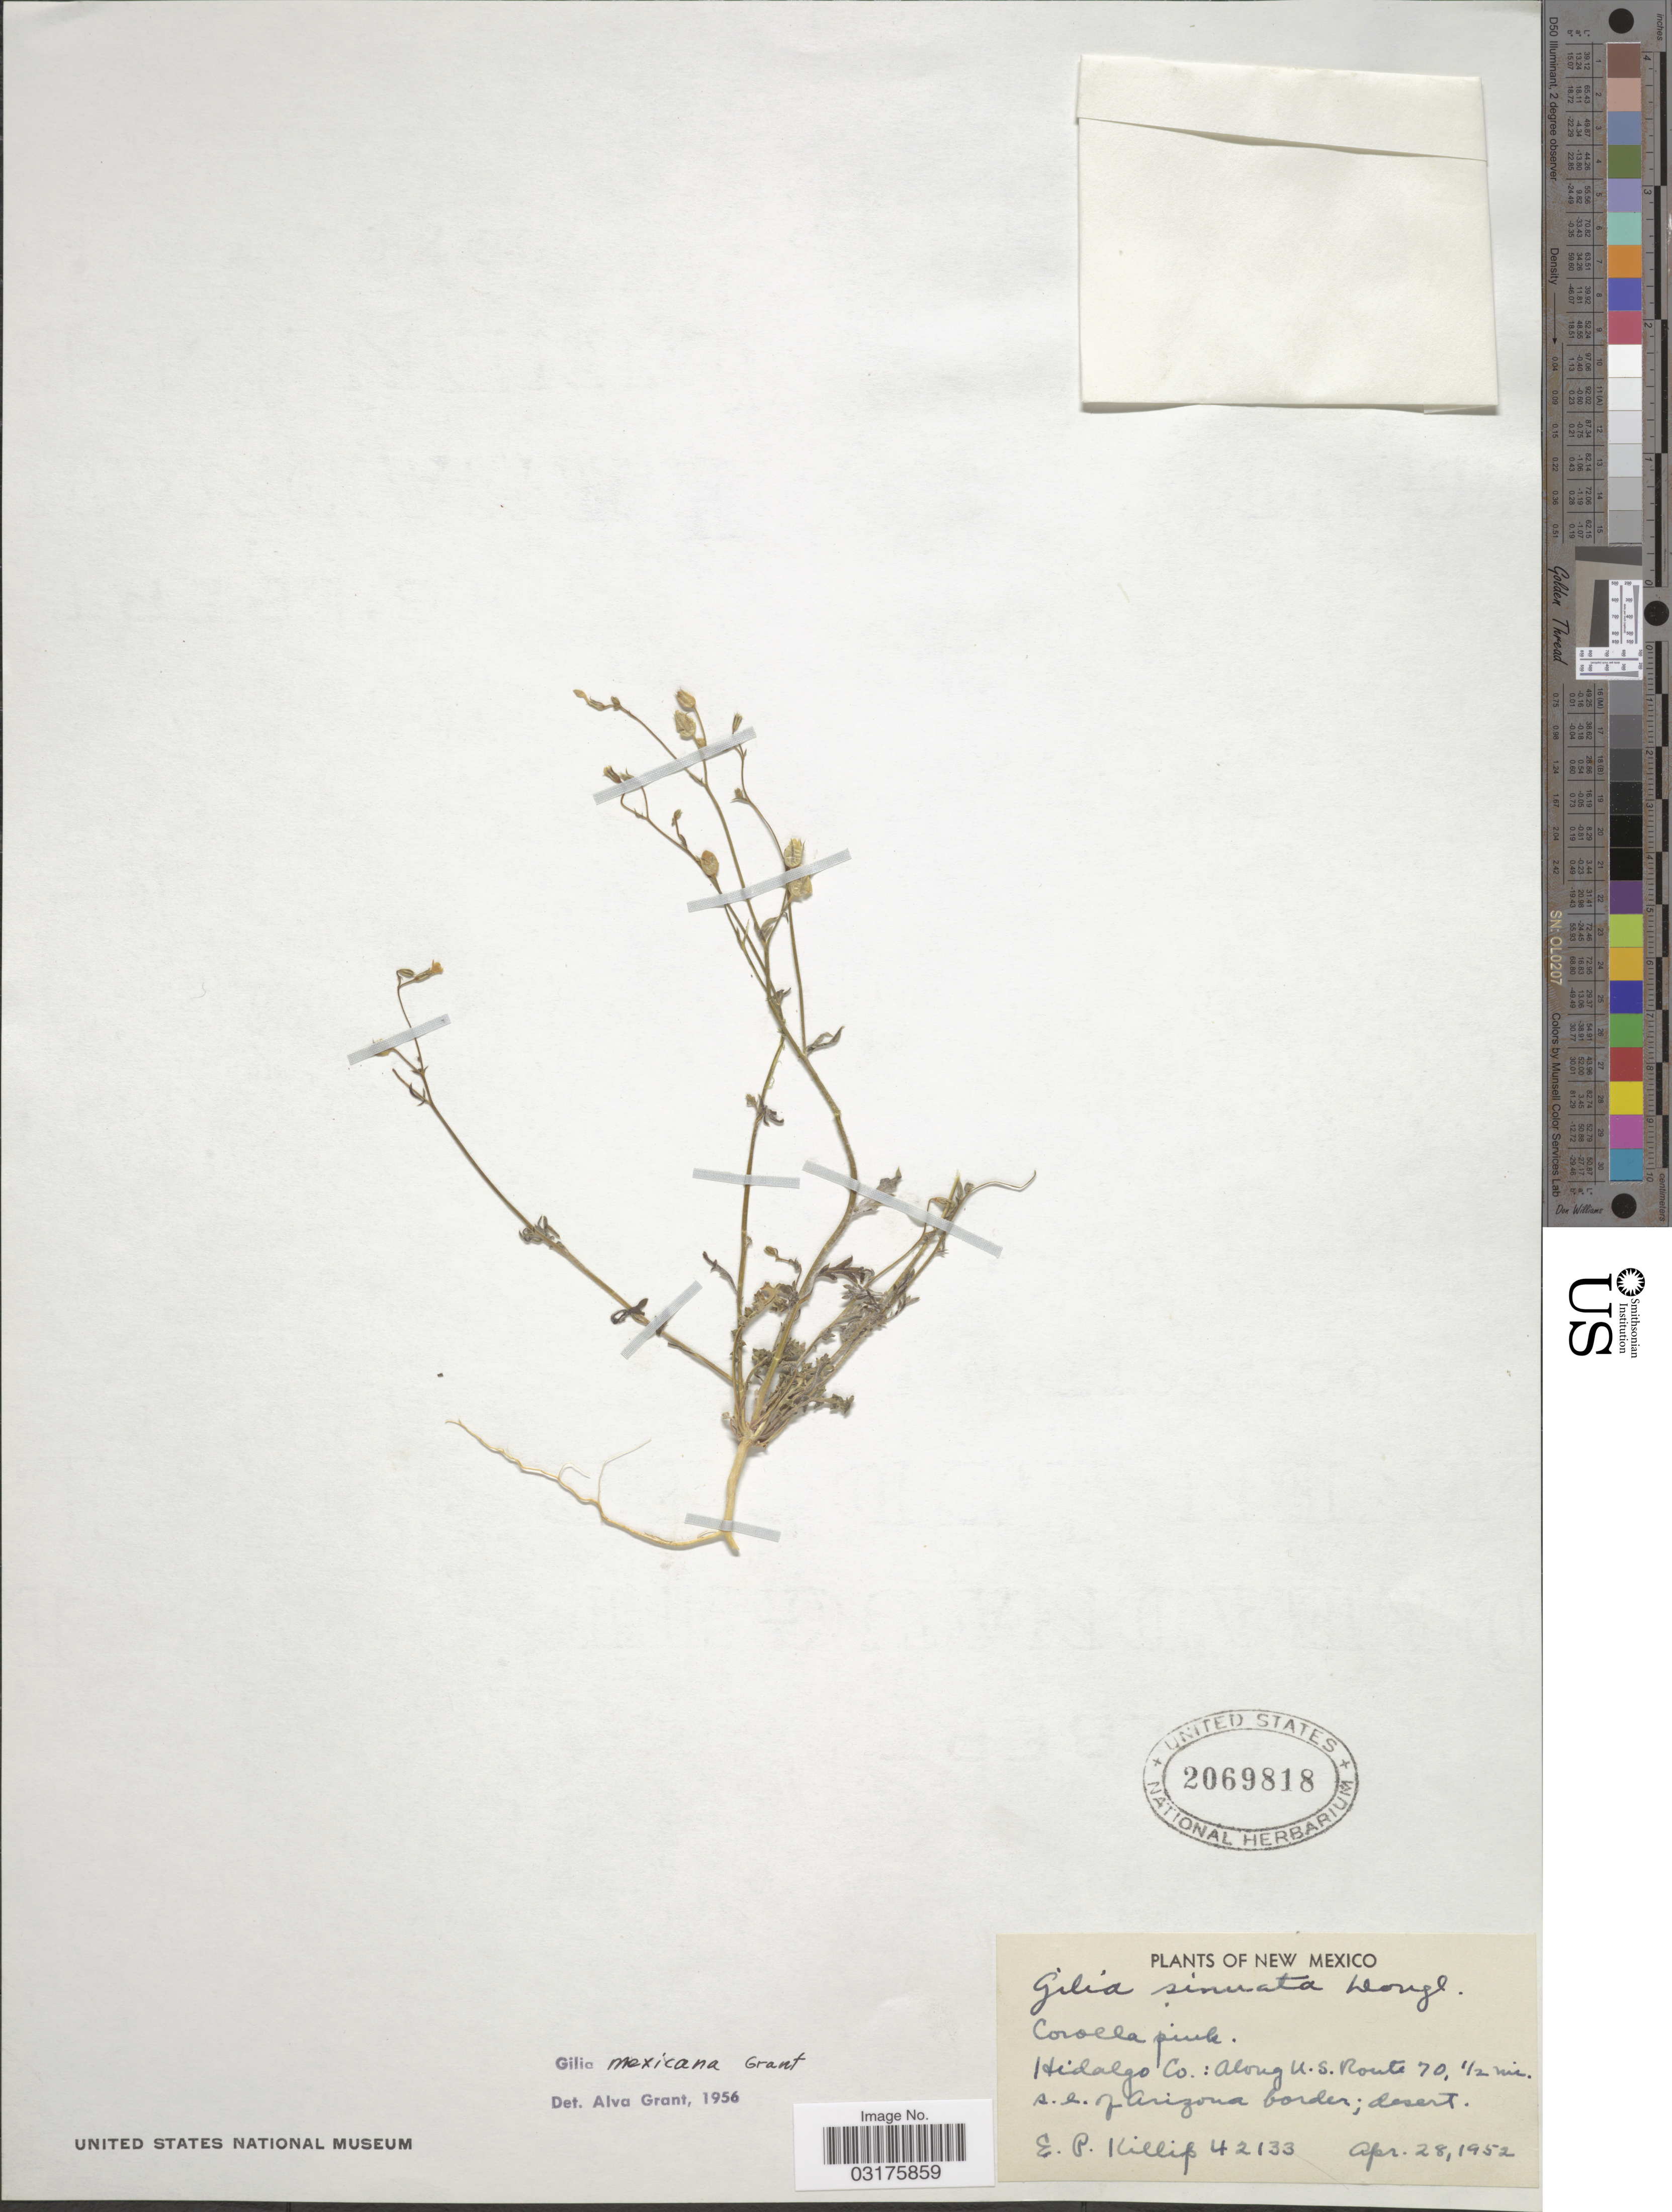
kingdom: Plantae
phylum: Tracheophyta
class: Magnoliopsida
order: Ericales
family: Polemoniaceae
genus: Gilia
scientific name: Gilia mexicana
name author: A.D. Grant & V.E. Grant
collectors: E. P. Killip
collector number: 42133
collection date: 1952-04-28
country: United States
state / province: New Mexico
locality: Hidalgo Co.: Along U.S. Route 70, ½ mi. s.e. of Arizona border; desert.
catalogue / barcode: US 2069818